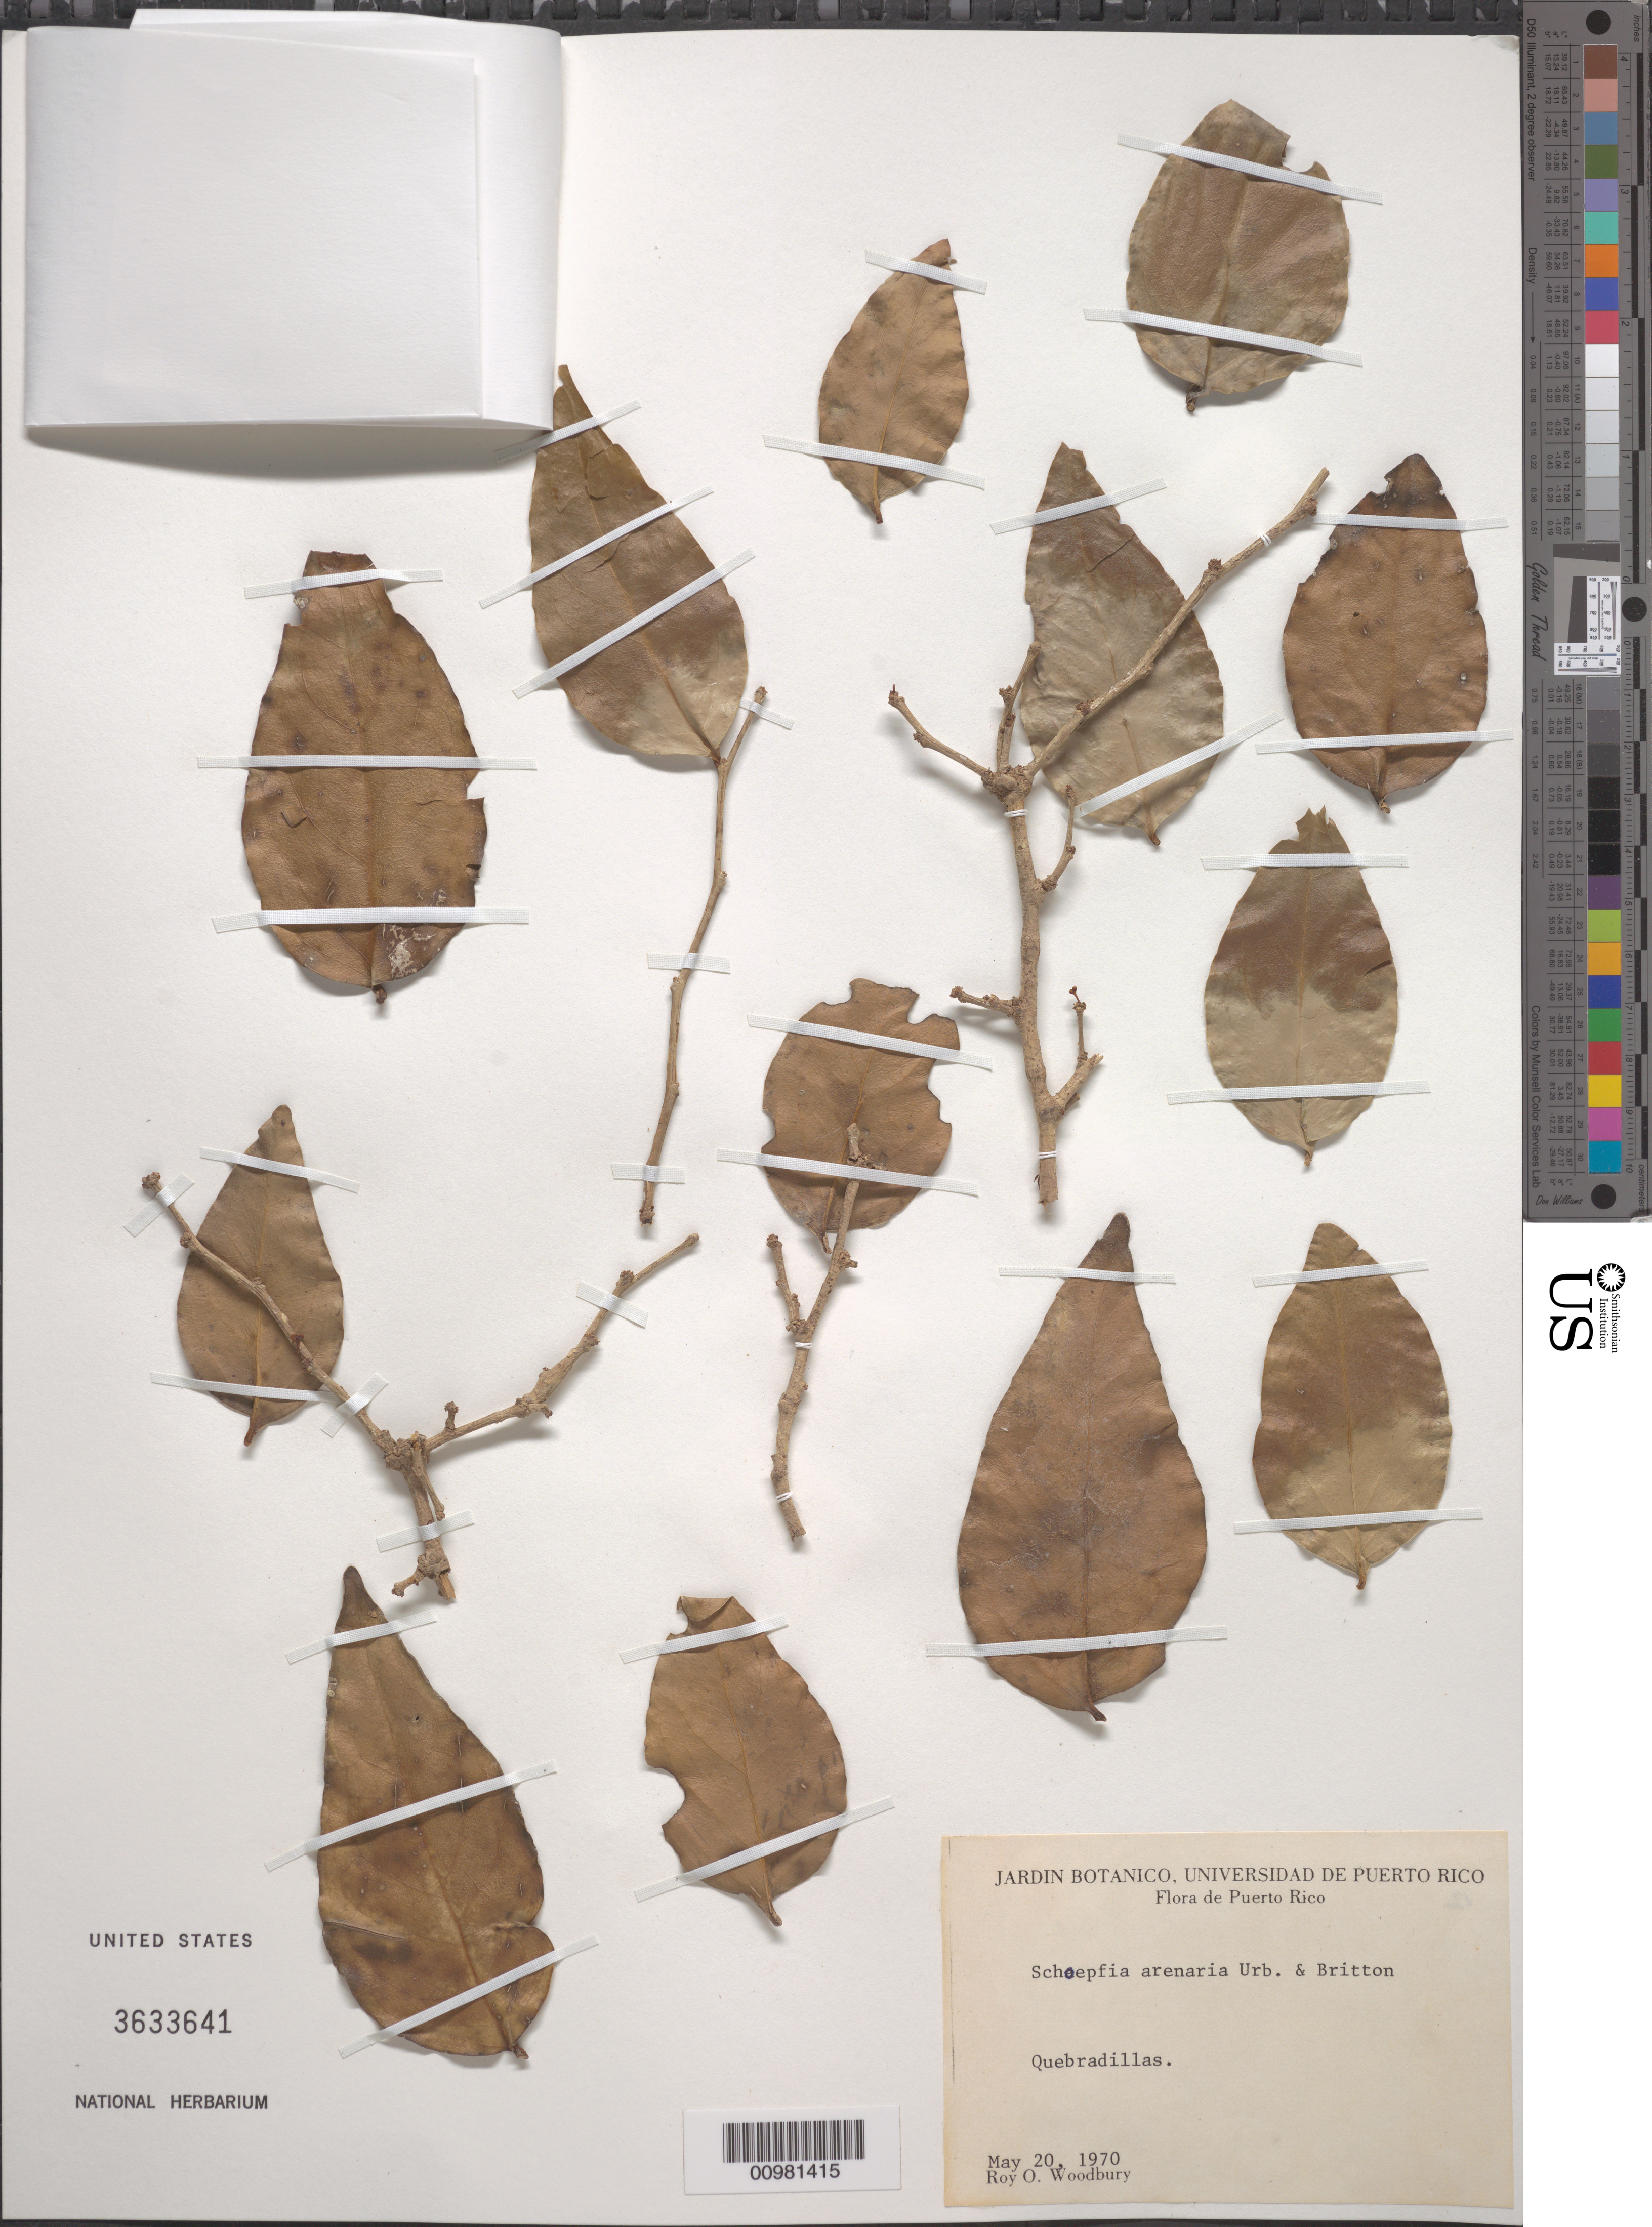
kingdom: Plantae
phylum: Tracheophyta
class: Magnoliopsida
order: Santalales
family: Schoepfiaceae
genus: Schoepfia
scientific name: Schoepfia arenaria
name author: Britton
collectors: R. O. Woodbury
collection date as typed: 20 May 1970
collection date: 1970-05-20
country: Puerto Rico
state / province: Quebradillas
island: Puerto Rico I.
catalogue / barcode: US 3633641